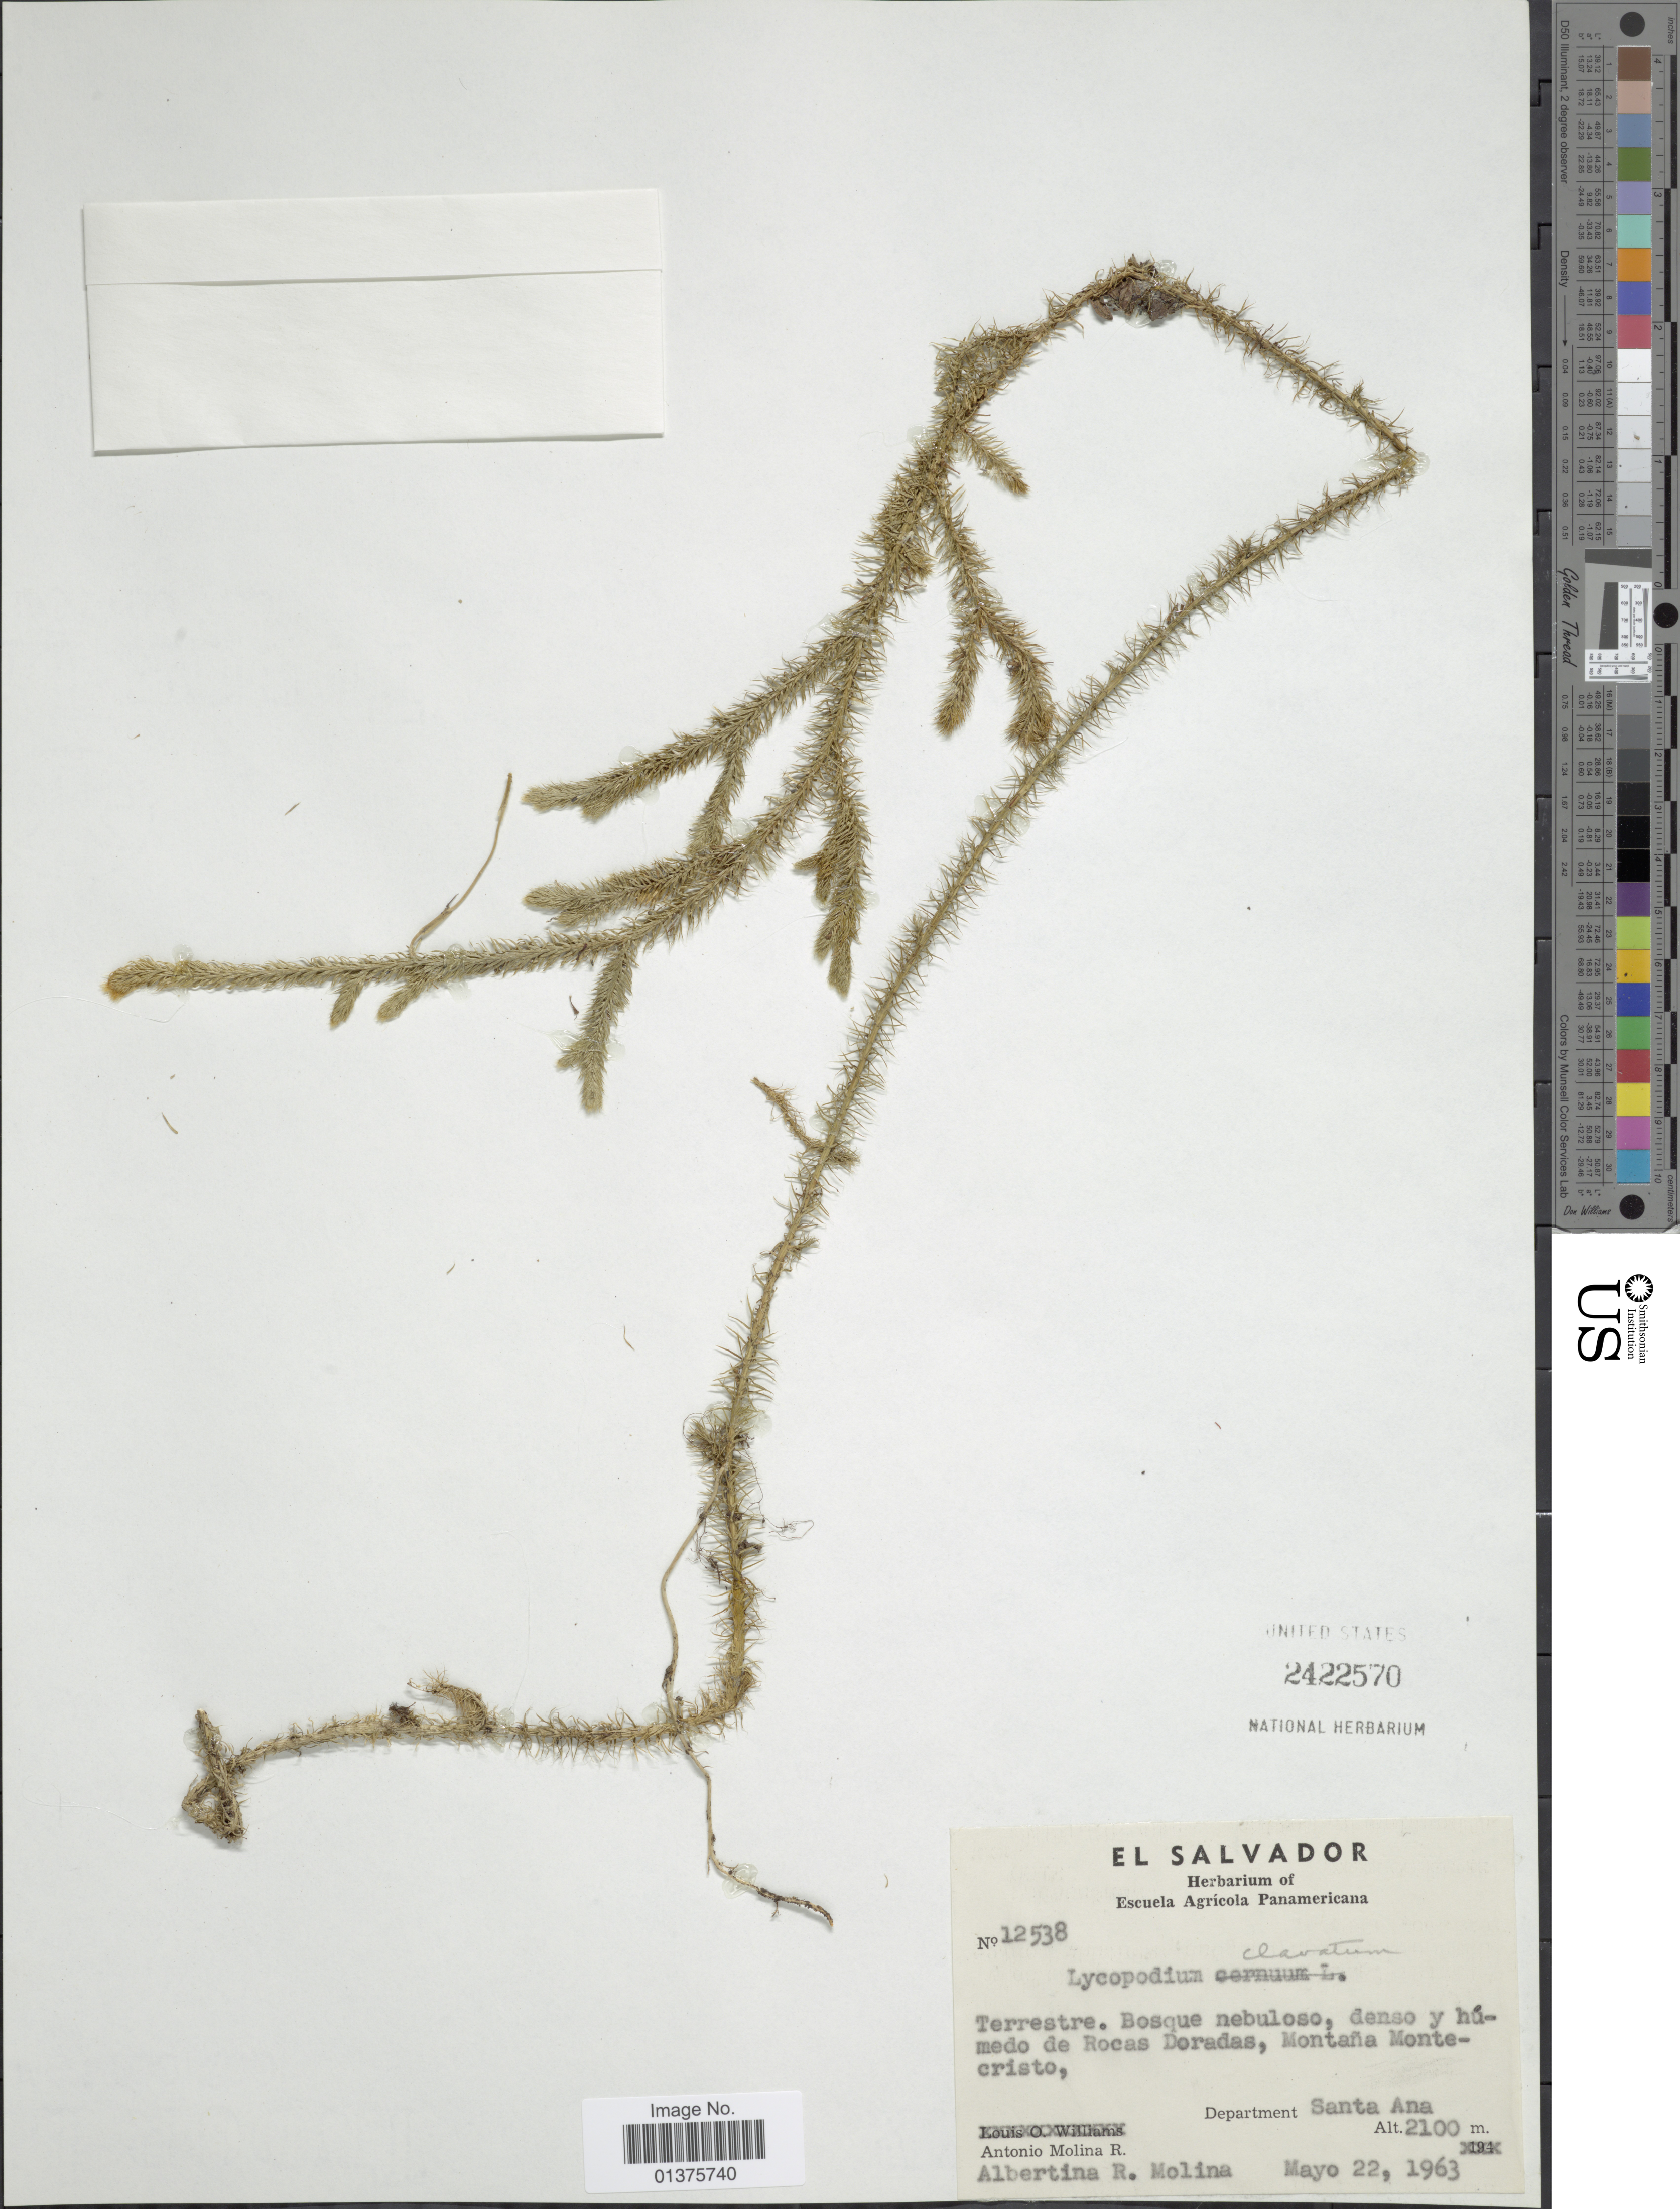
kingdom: Plantae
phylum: Tracheophyta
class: Lycopodiopsida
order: Lycopodiales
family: Lycopodiaceae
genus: Lycopodium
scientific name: Lycopodium clavatum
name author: L.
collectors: A. Molina R. & A. R. Molina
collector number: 12538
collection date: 1963-05-22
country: El Salvador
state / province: Santa Ana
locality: Terrestre bosque nebuloso, denso y humedo de Rocas Doradas, Montana Montecristo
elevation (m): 2100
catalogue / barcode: US 2422570